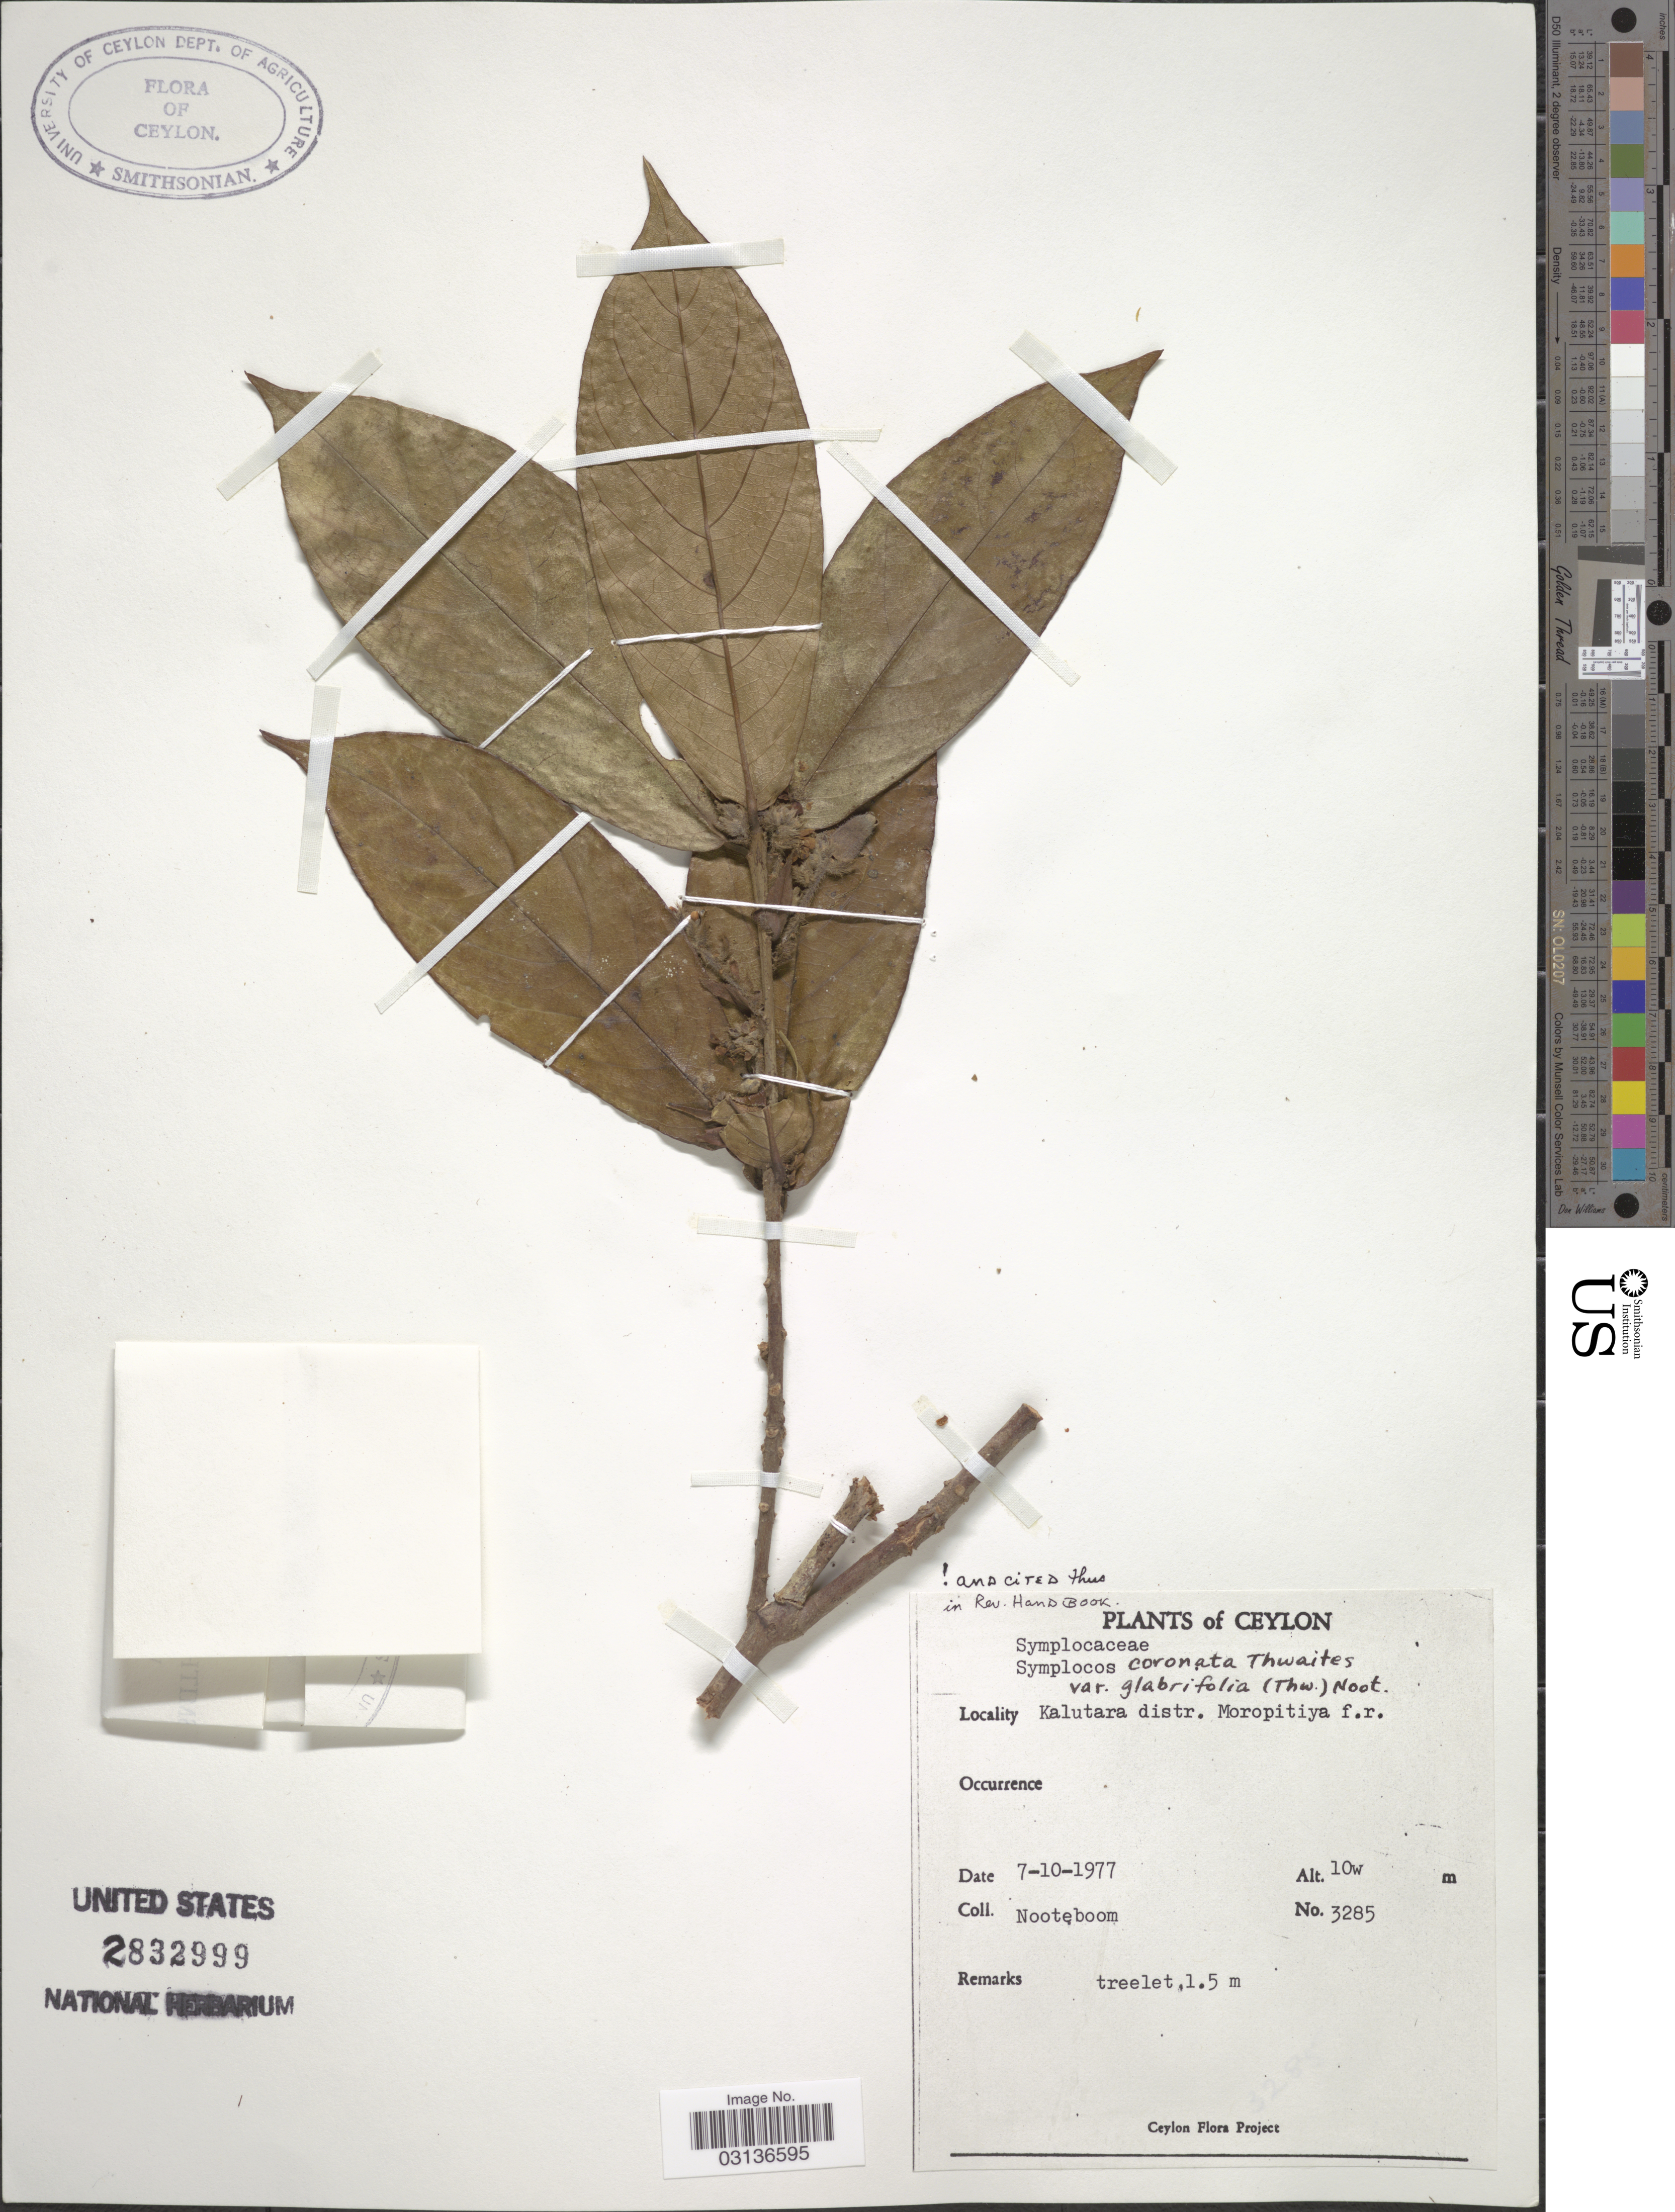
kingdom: Plantae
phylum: Tracheophyta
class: Magnoliopsida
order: Ericales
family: Symplocaceae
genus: Symplocos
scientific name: Symplocos coronata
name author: Thwaites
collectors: Nooteboom, --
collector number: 3285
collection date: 1977-10-07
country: Sri Lanka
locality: Ceylon. Kalutara distr. Moropitiya f.r.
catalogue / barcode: US 2832999